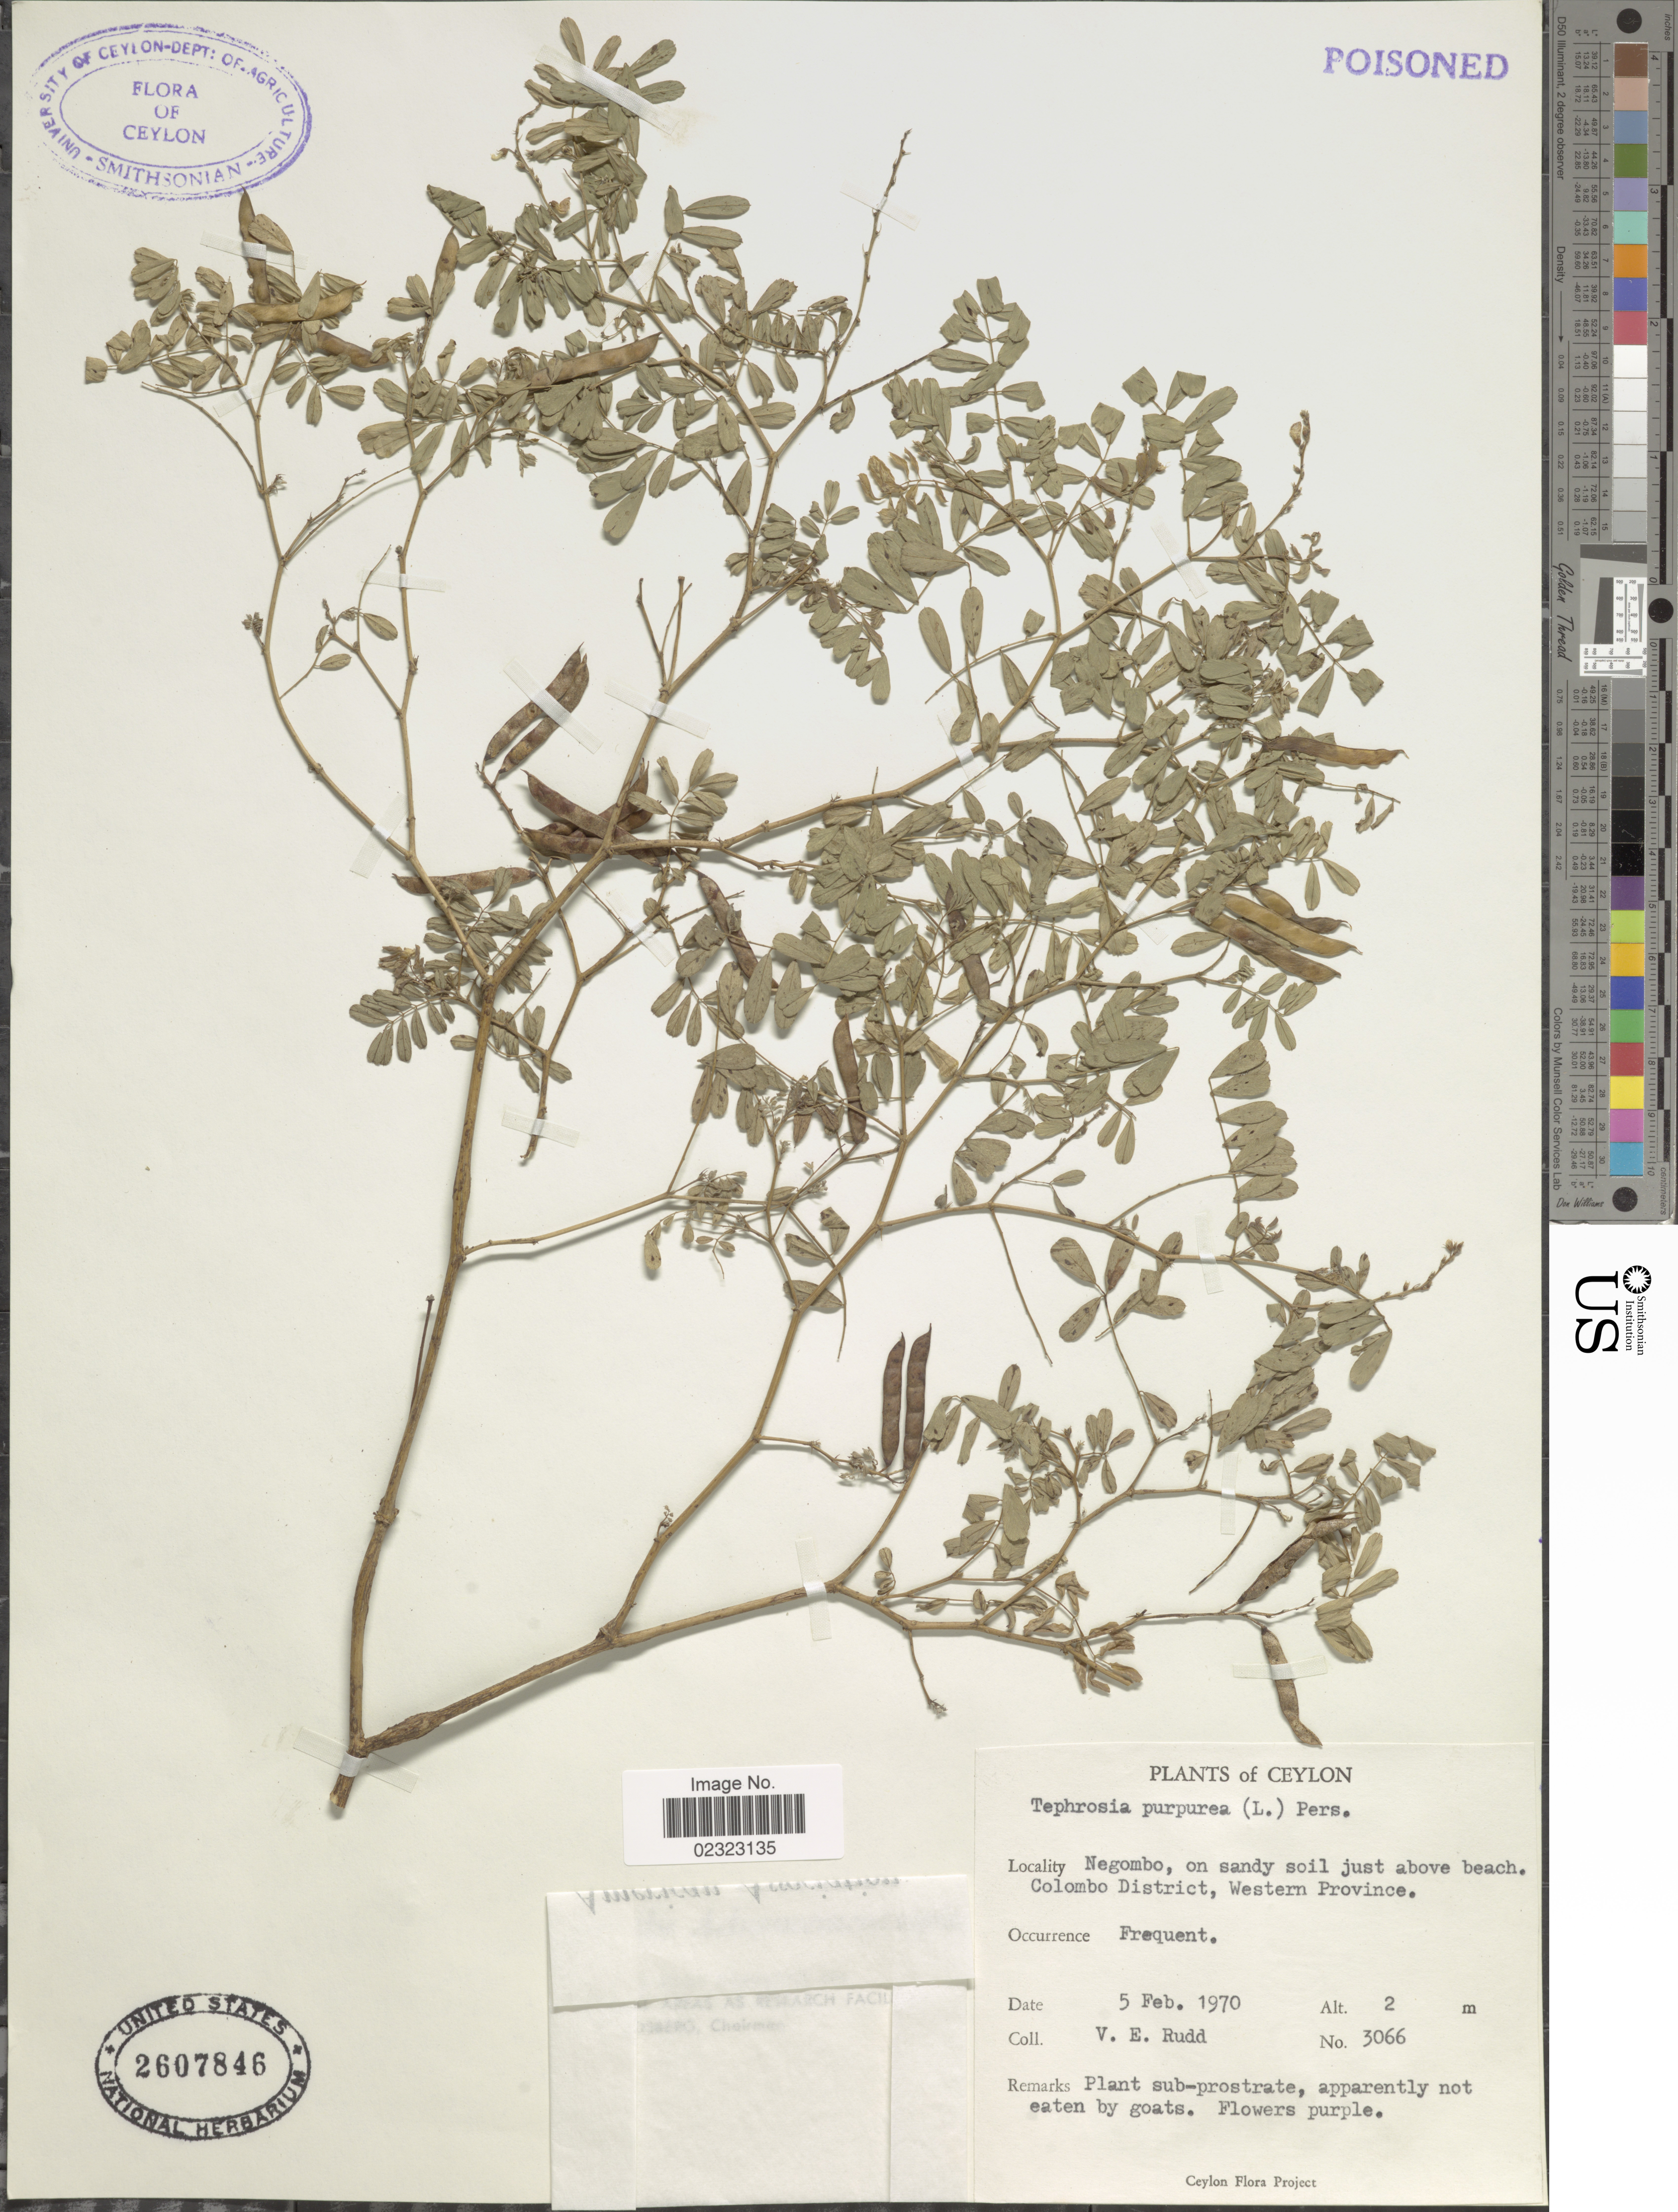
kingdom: Plantae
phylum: Tracheophyta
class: Magnoliopsida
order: Fabales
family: Fabaceae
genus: Tephrosia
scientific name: Tephrosia purpurea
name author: (L.) Pers.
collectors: V. E. Rudd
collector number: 3066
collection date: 1970-02-05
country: Sri Lanka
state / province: Western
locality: Ceylon. Negombo, on sandy soil just above beach. Colombo District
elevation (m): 2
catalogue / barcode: US 2607846